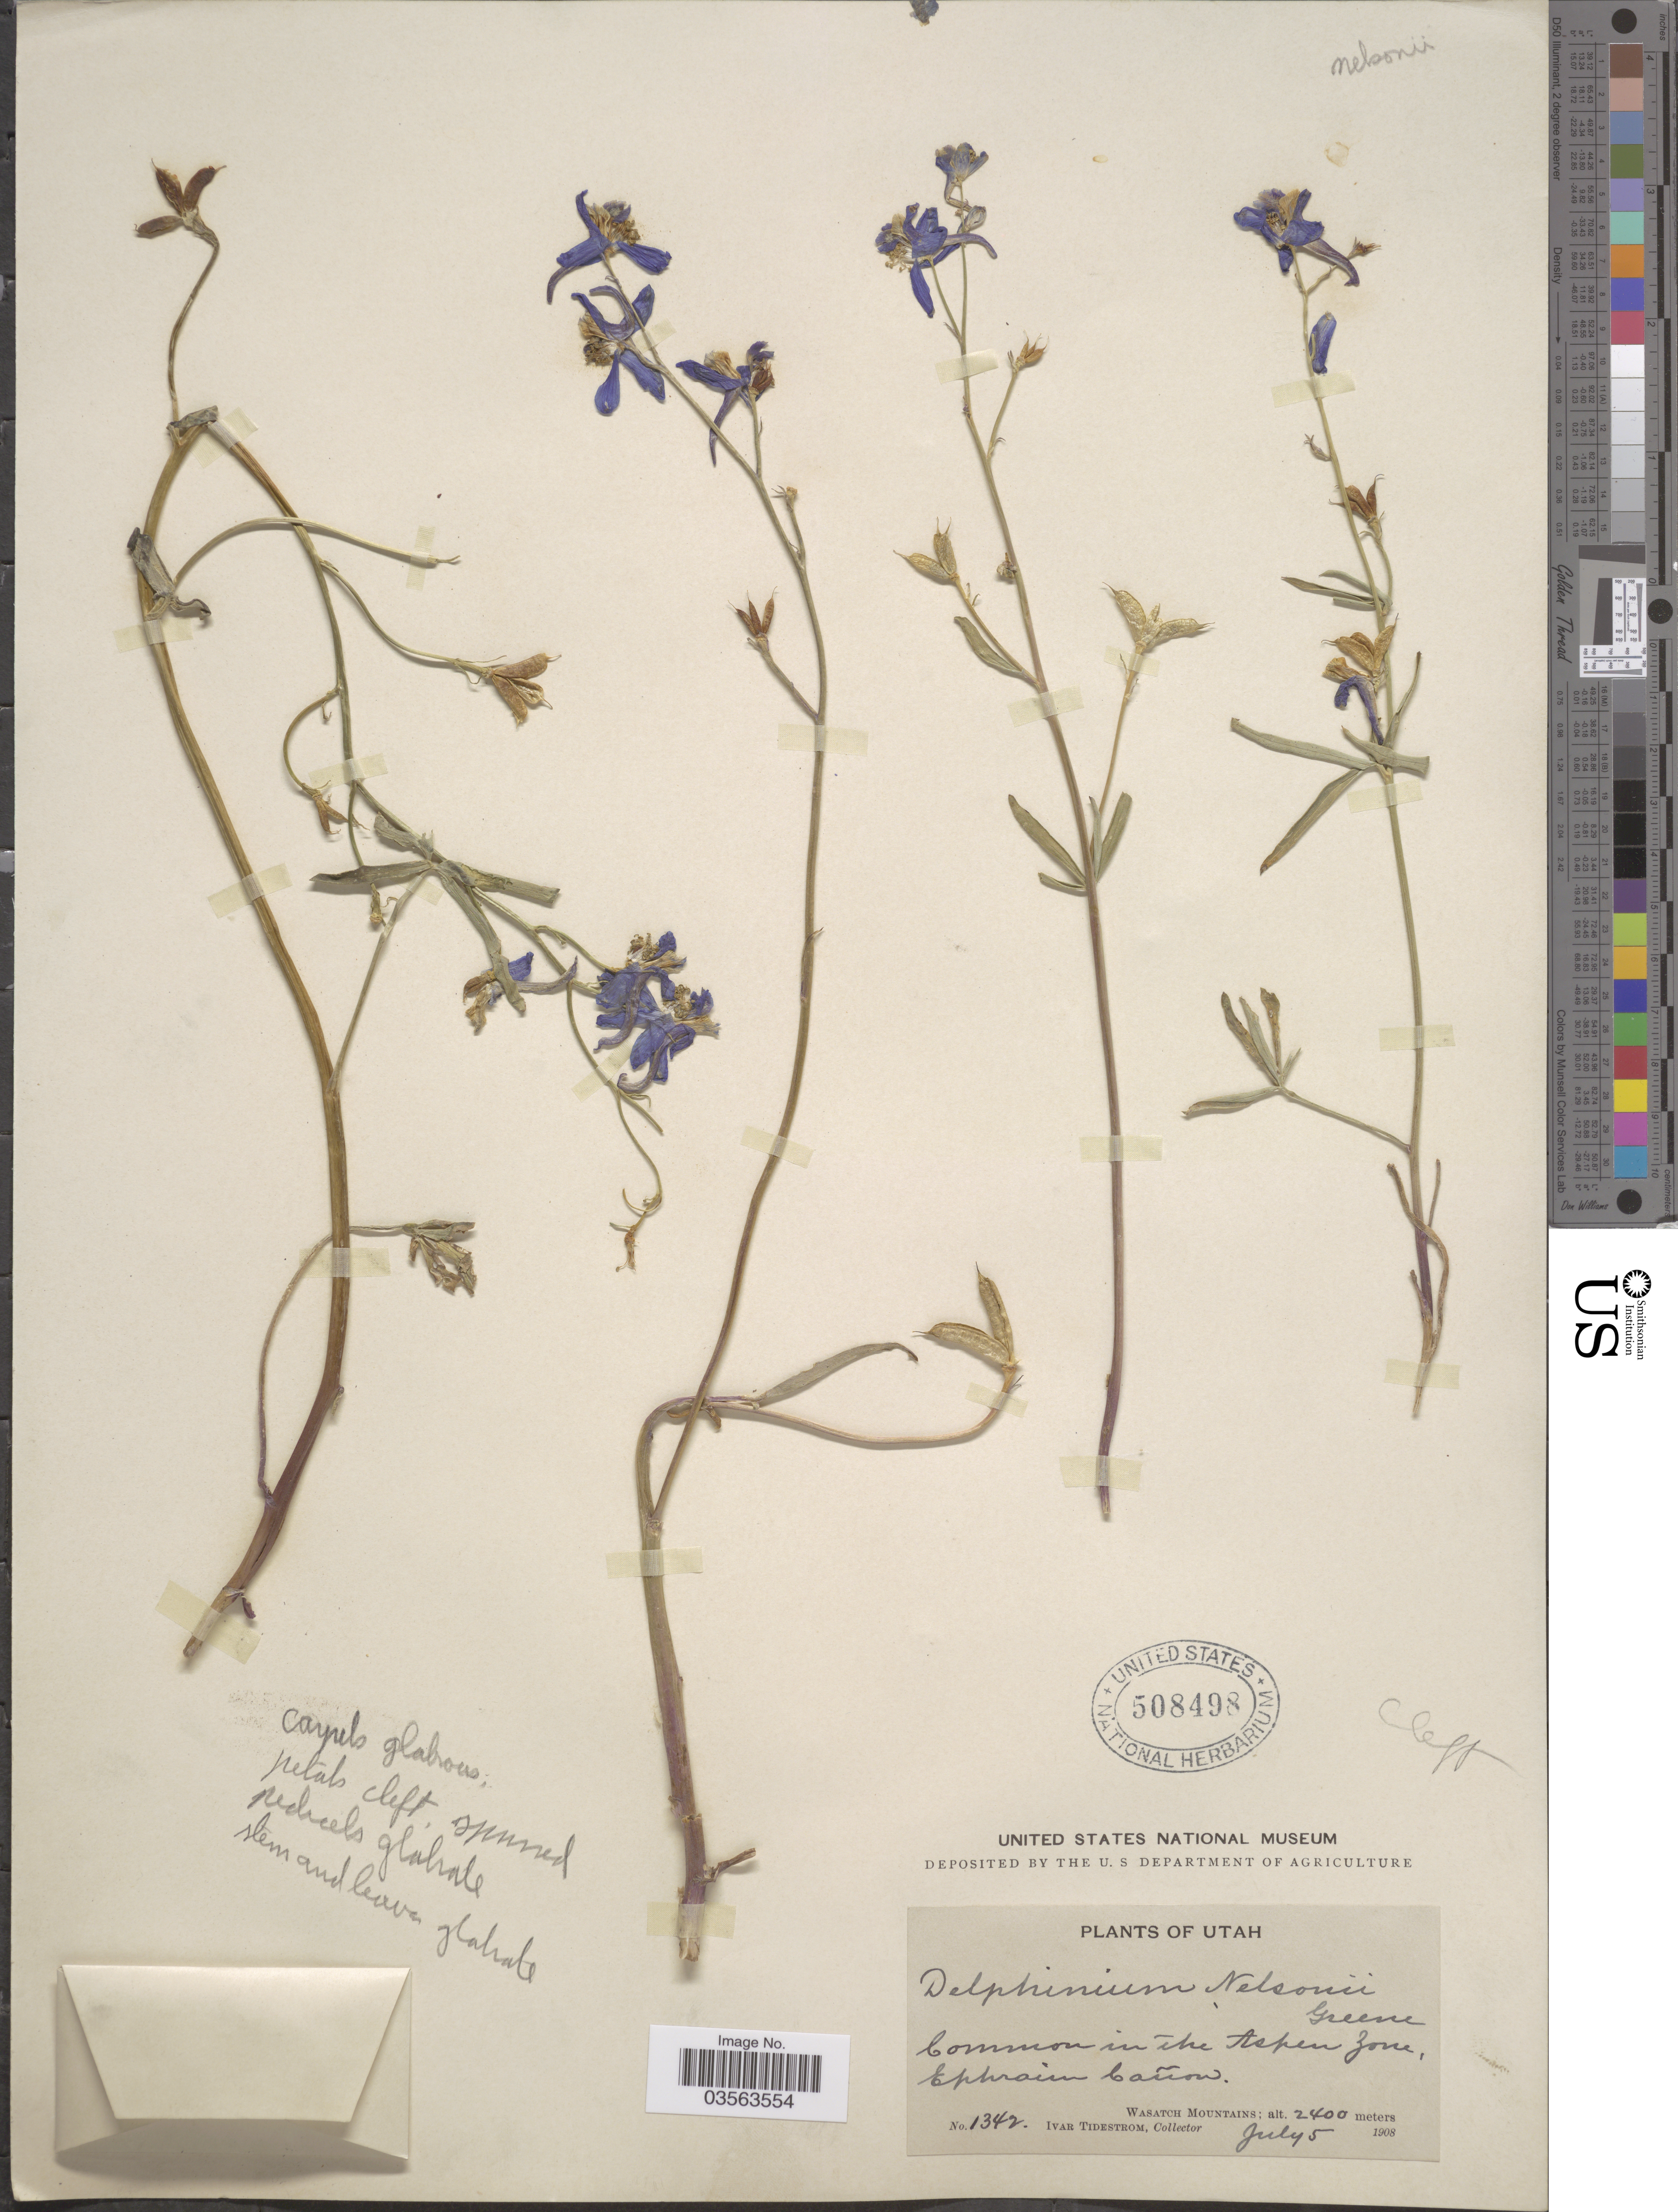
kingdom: Plantae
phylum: Tracheophyta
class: Magnoliopsida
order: Ranunculales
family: Ranunculaceae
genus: Delphinium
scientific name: Delphinium nelsonii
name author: Greene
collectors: I. F. Tidestrom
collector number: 1342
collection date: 1908-07-05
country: United States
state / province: Utah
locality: Common in The Aspen Zone, Ephraim Cañon. Wasatch Mountains.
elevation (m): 2400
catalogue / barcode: US 508498